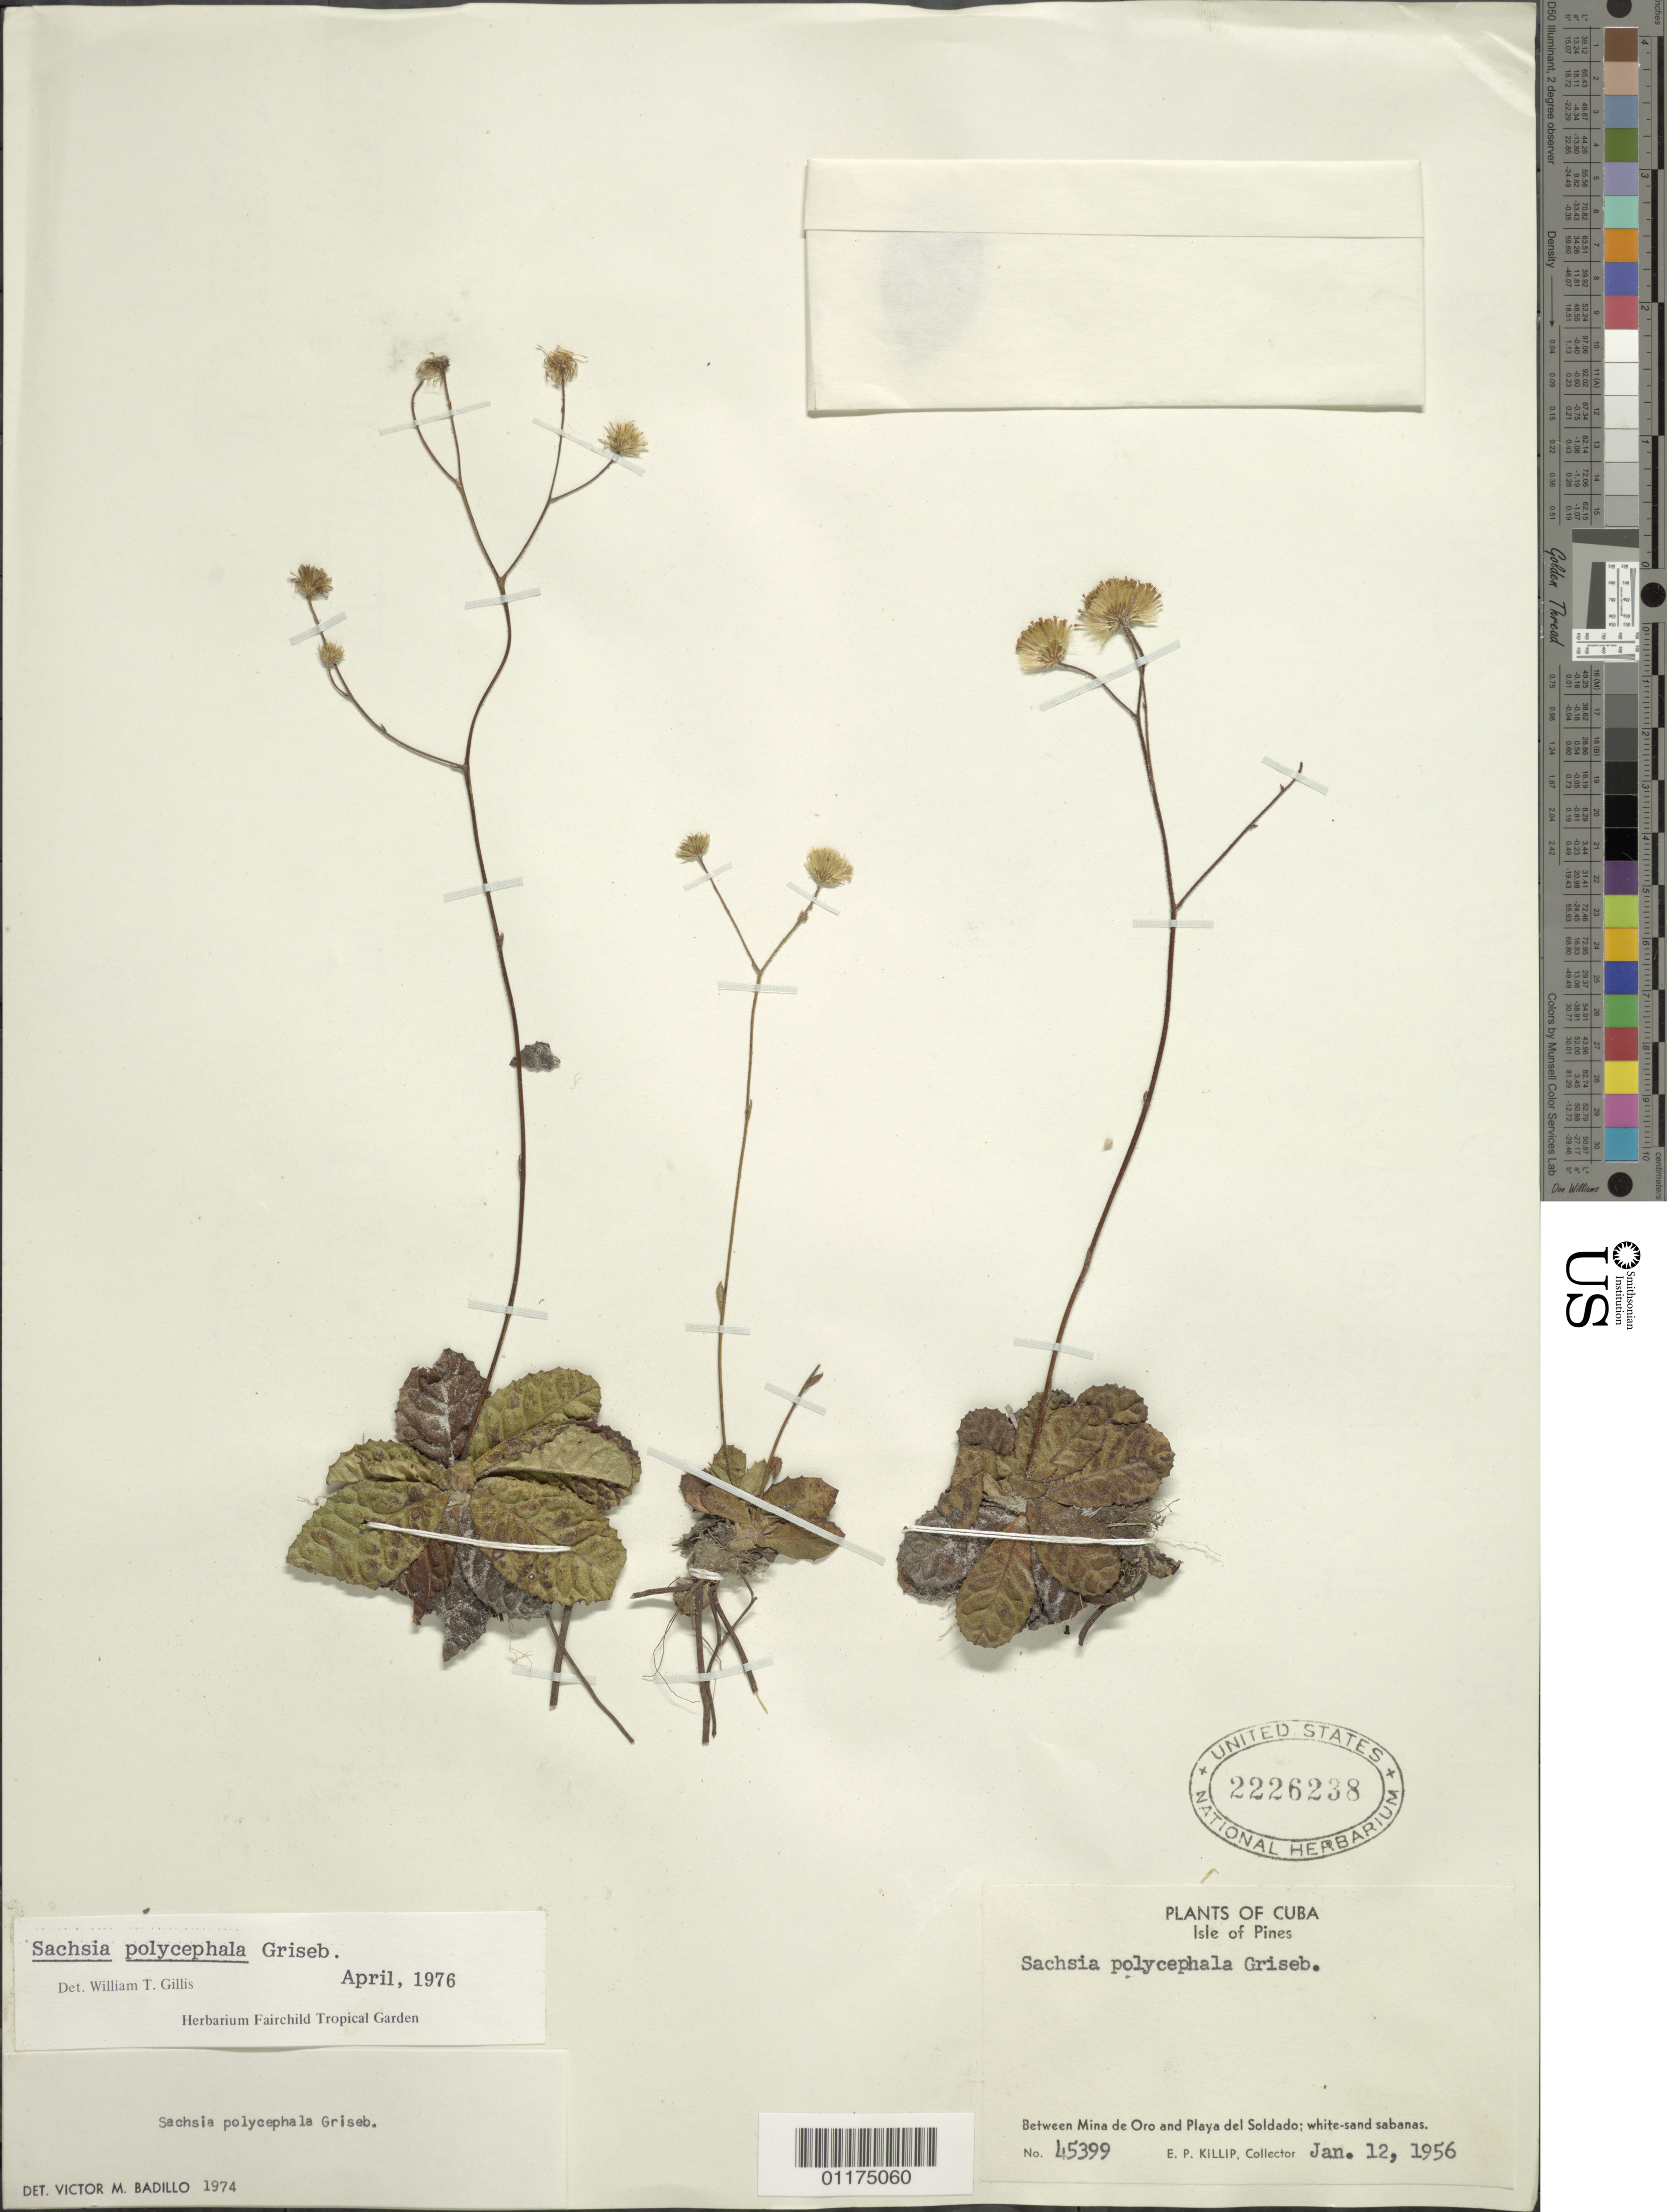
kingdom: Plantae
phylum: Tracheophyta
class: Magnoliopsida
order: Asterales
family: Asteraceae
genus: Sachsia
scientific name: Sachsia polycephala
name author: Griseb.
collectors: E. P. Killip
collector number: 45399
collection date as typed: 12 Jan 1956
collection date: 1956-01-12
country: Cuba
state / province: Isla de la Juventud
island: Isla de la Juventud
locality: between Mina de Oro and Playa del Soldado;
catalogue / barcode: US 2226238